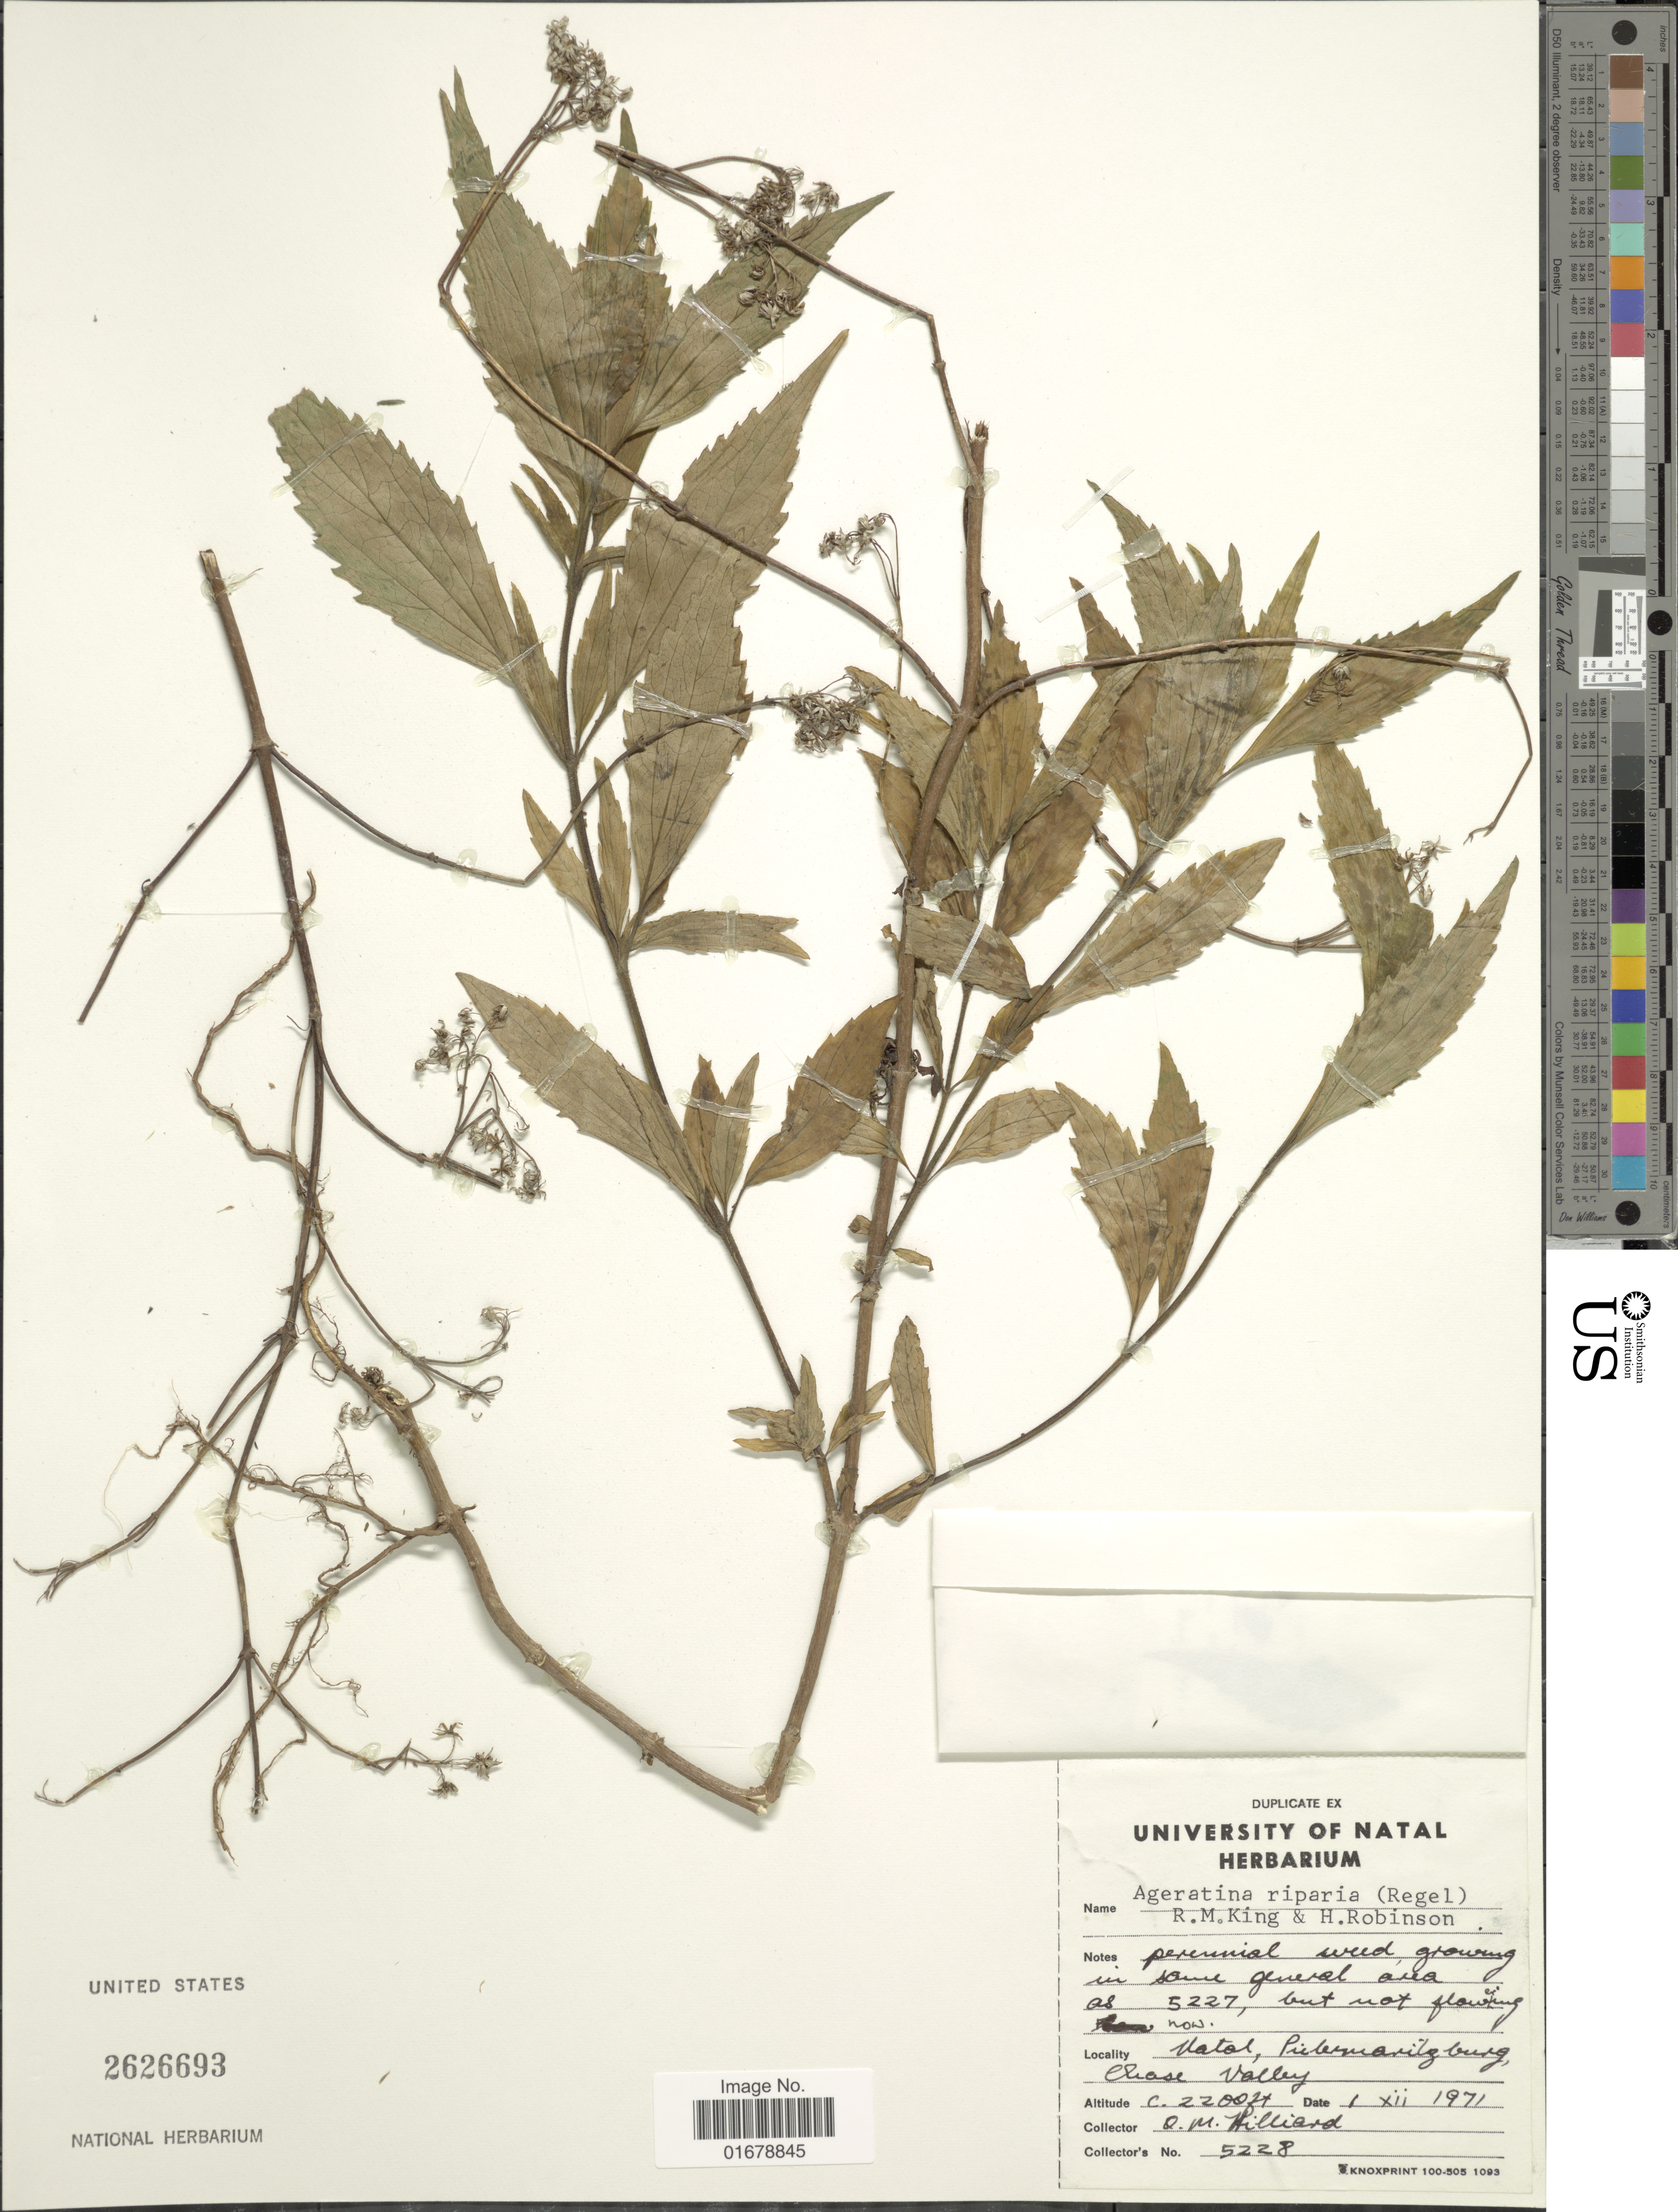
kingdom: Plantae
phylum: Tracheophyta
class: Magnoliopsida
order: Asterales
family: Asteraceae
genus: Ageratina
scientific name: Ageratina riparia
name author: (Regel) R.M. King & H. Rob.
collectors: O. M. Hilliard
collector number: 5228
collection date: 1971-12-01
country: South Africa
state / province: KwaZulu-Natal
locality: Natal, pietermaritzburg. Chase Valley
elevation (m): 671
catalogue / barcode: US 26266693